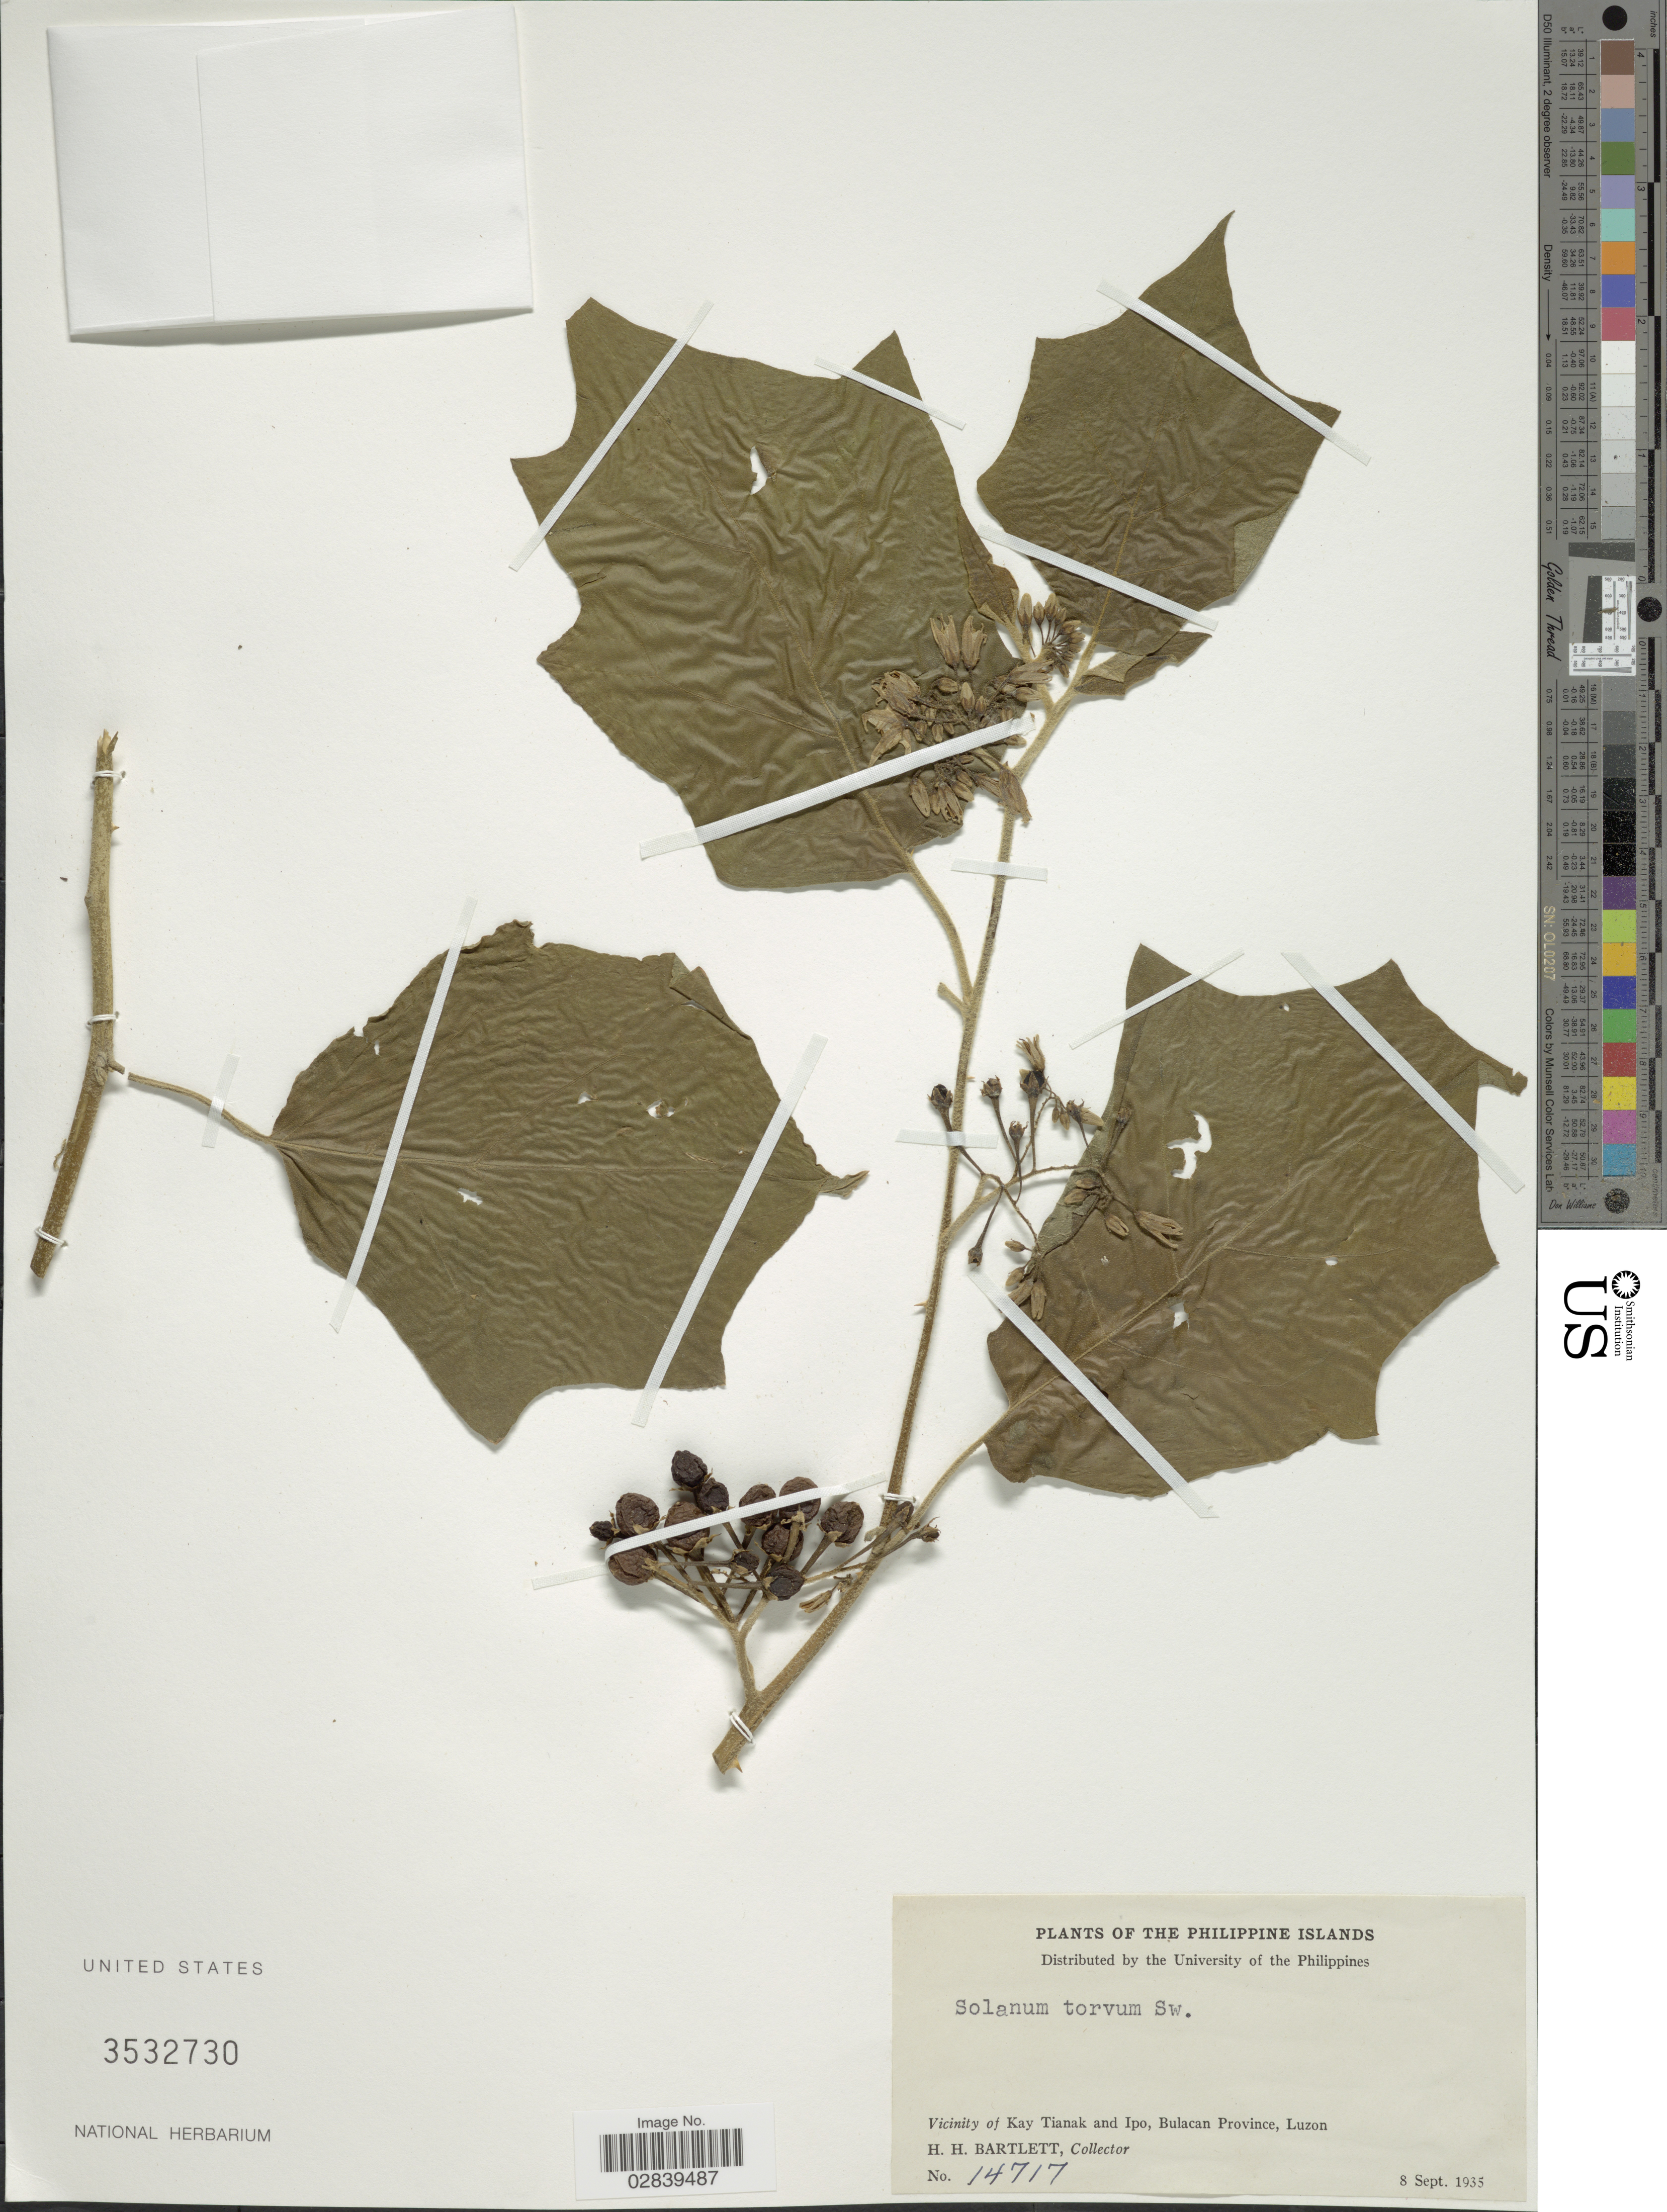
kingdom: Plantae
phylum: Tracheophyta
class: Magnoliopsida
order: Solanales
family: Solanaceae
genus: Solanum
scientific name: Solanum torvum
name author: Sw.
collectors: H. H. Bartlett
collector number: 14717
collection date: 1935-09-08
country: Philippines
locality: Vicinity of Kay Tianak and Ipo, Bulacan Province, Luzon.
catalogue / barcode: US 3532730